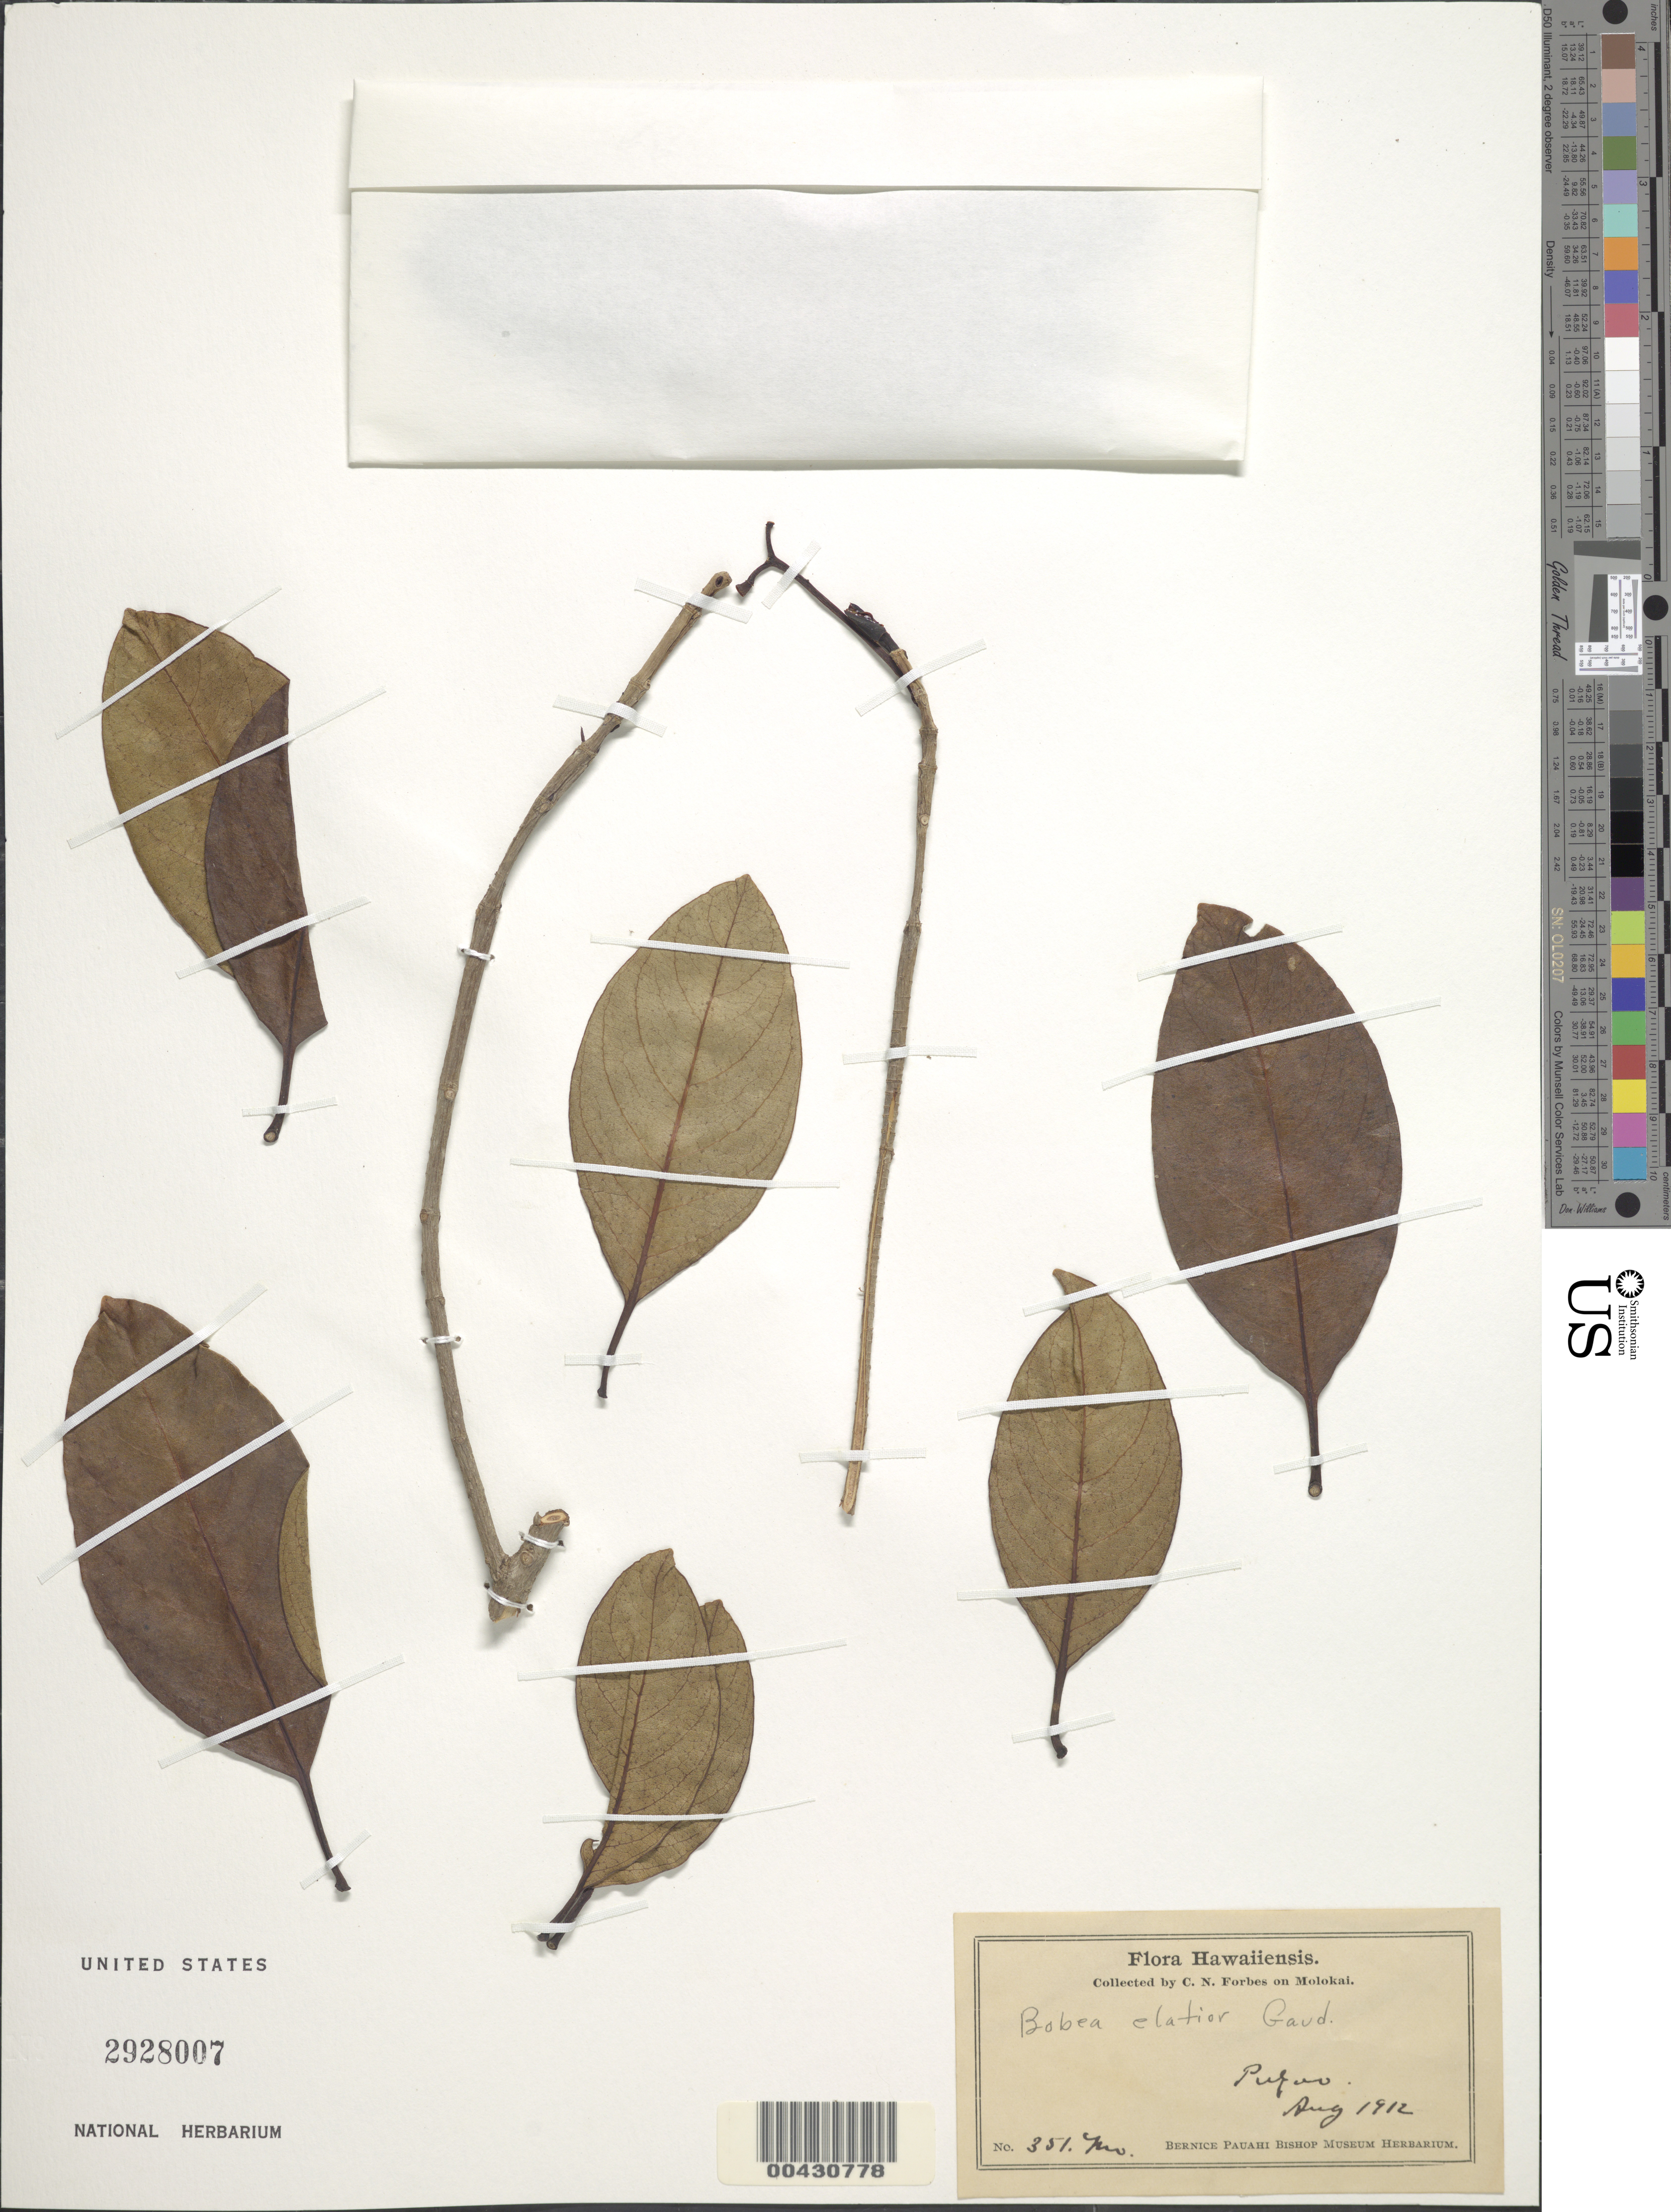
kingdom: Plantae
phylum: Tracheophyta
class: Magnoliopsida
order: Gentianales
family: Rubiaceae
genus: Bobea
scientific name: Bobea elatior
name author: Gaudich.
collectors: C. N. Forbes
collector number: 351.Mo.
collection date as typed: Aug 1912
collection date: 1912-08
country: United States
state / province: Hawaii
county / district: Maui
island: Moloka'i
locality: Pukoo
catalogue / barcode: US 2928007